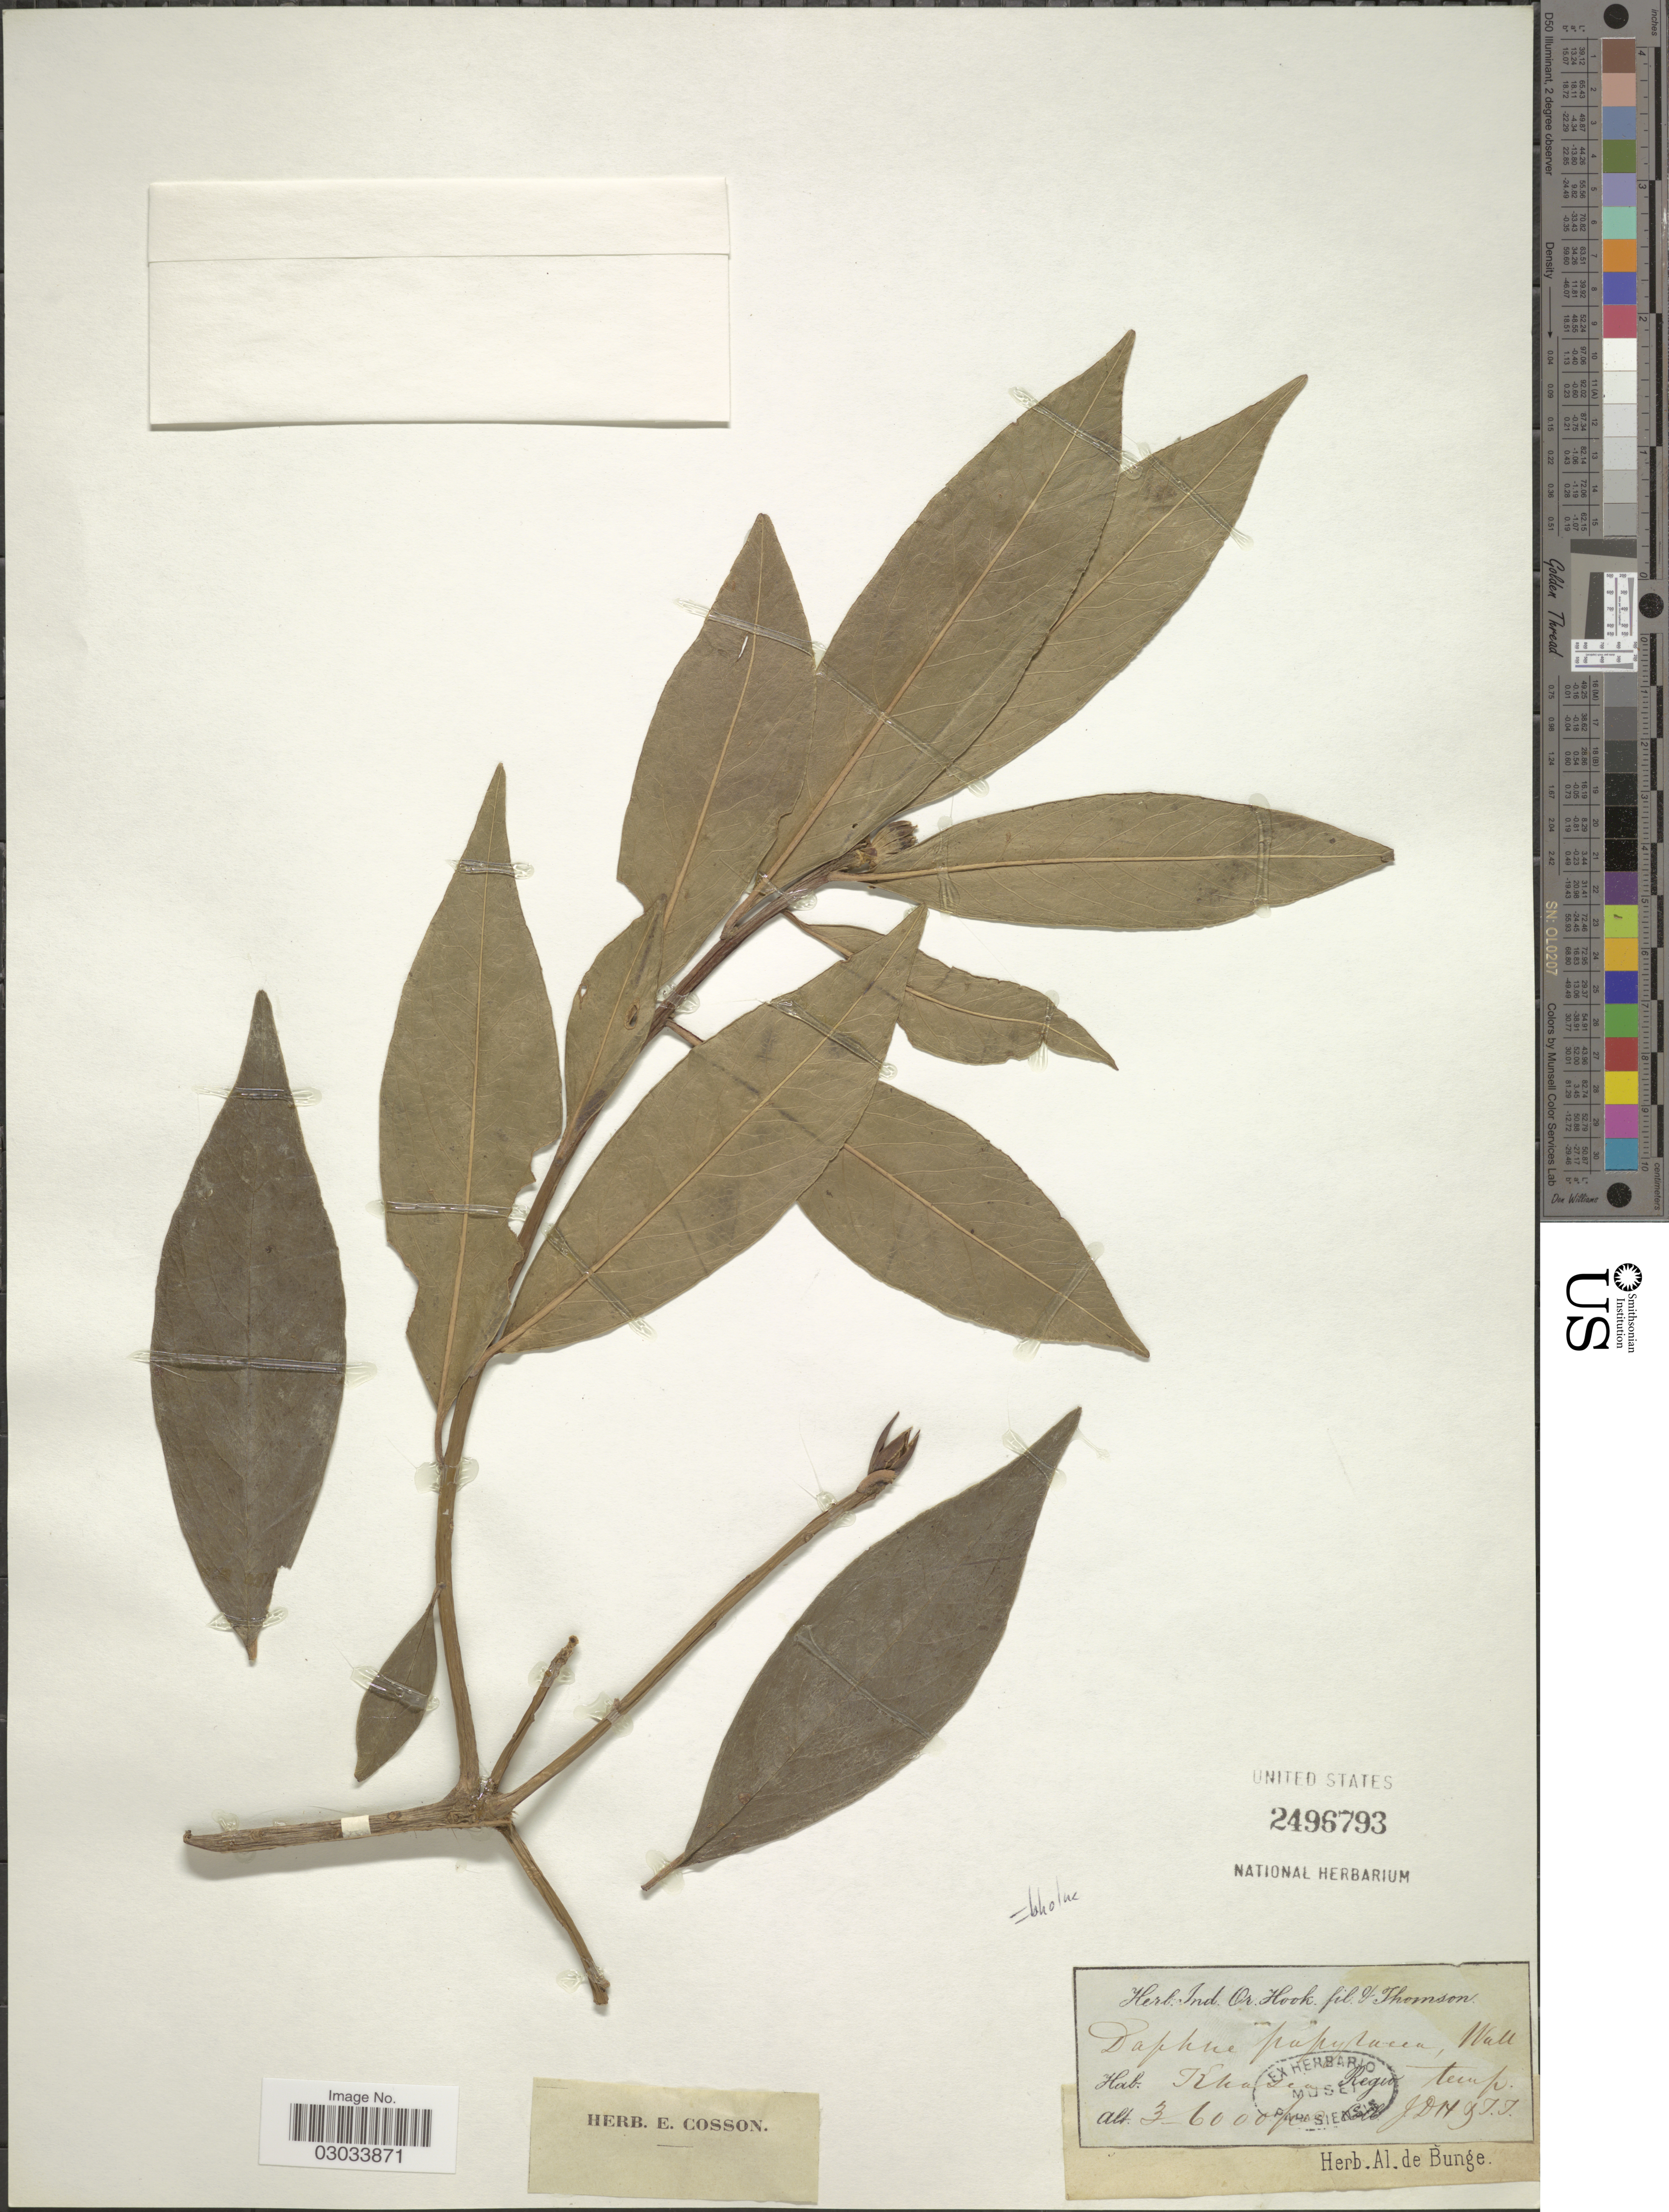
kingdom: Plantae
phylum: Tracheophyta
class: Magnoliopsida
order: Malvales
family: Thymelaeaceae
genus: Daphne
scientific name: Daphne bholua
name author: Buch.-Ham. ex D. Don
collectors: J. D. Hooker & T. Thomson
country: India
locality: Khasia, Regio temp.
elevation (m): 914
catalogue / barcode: US 2496793